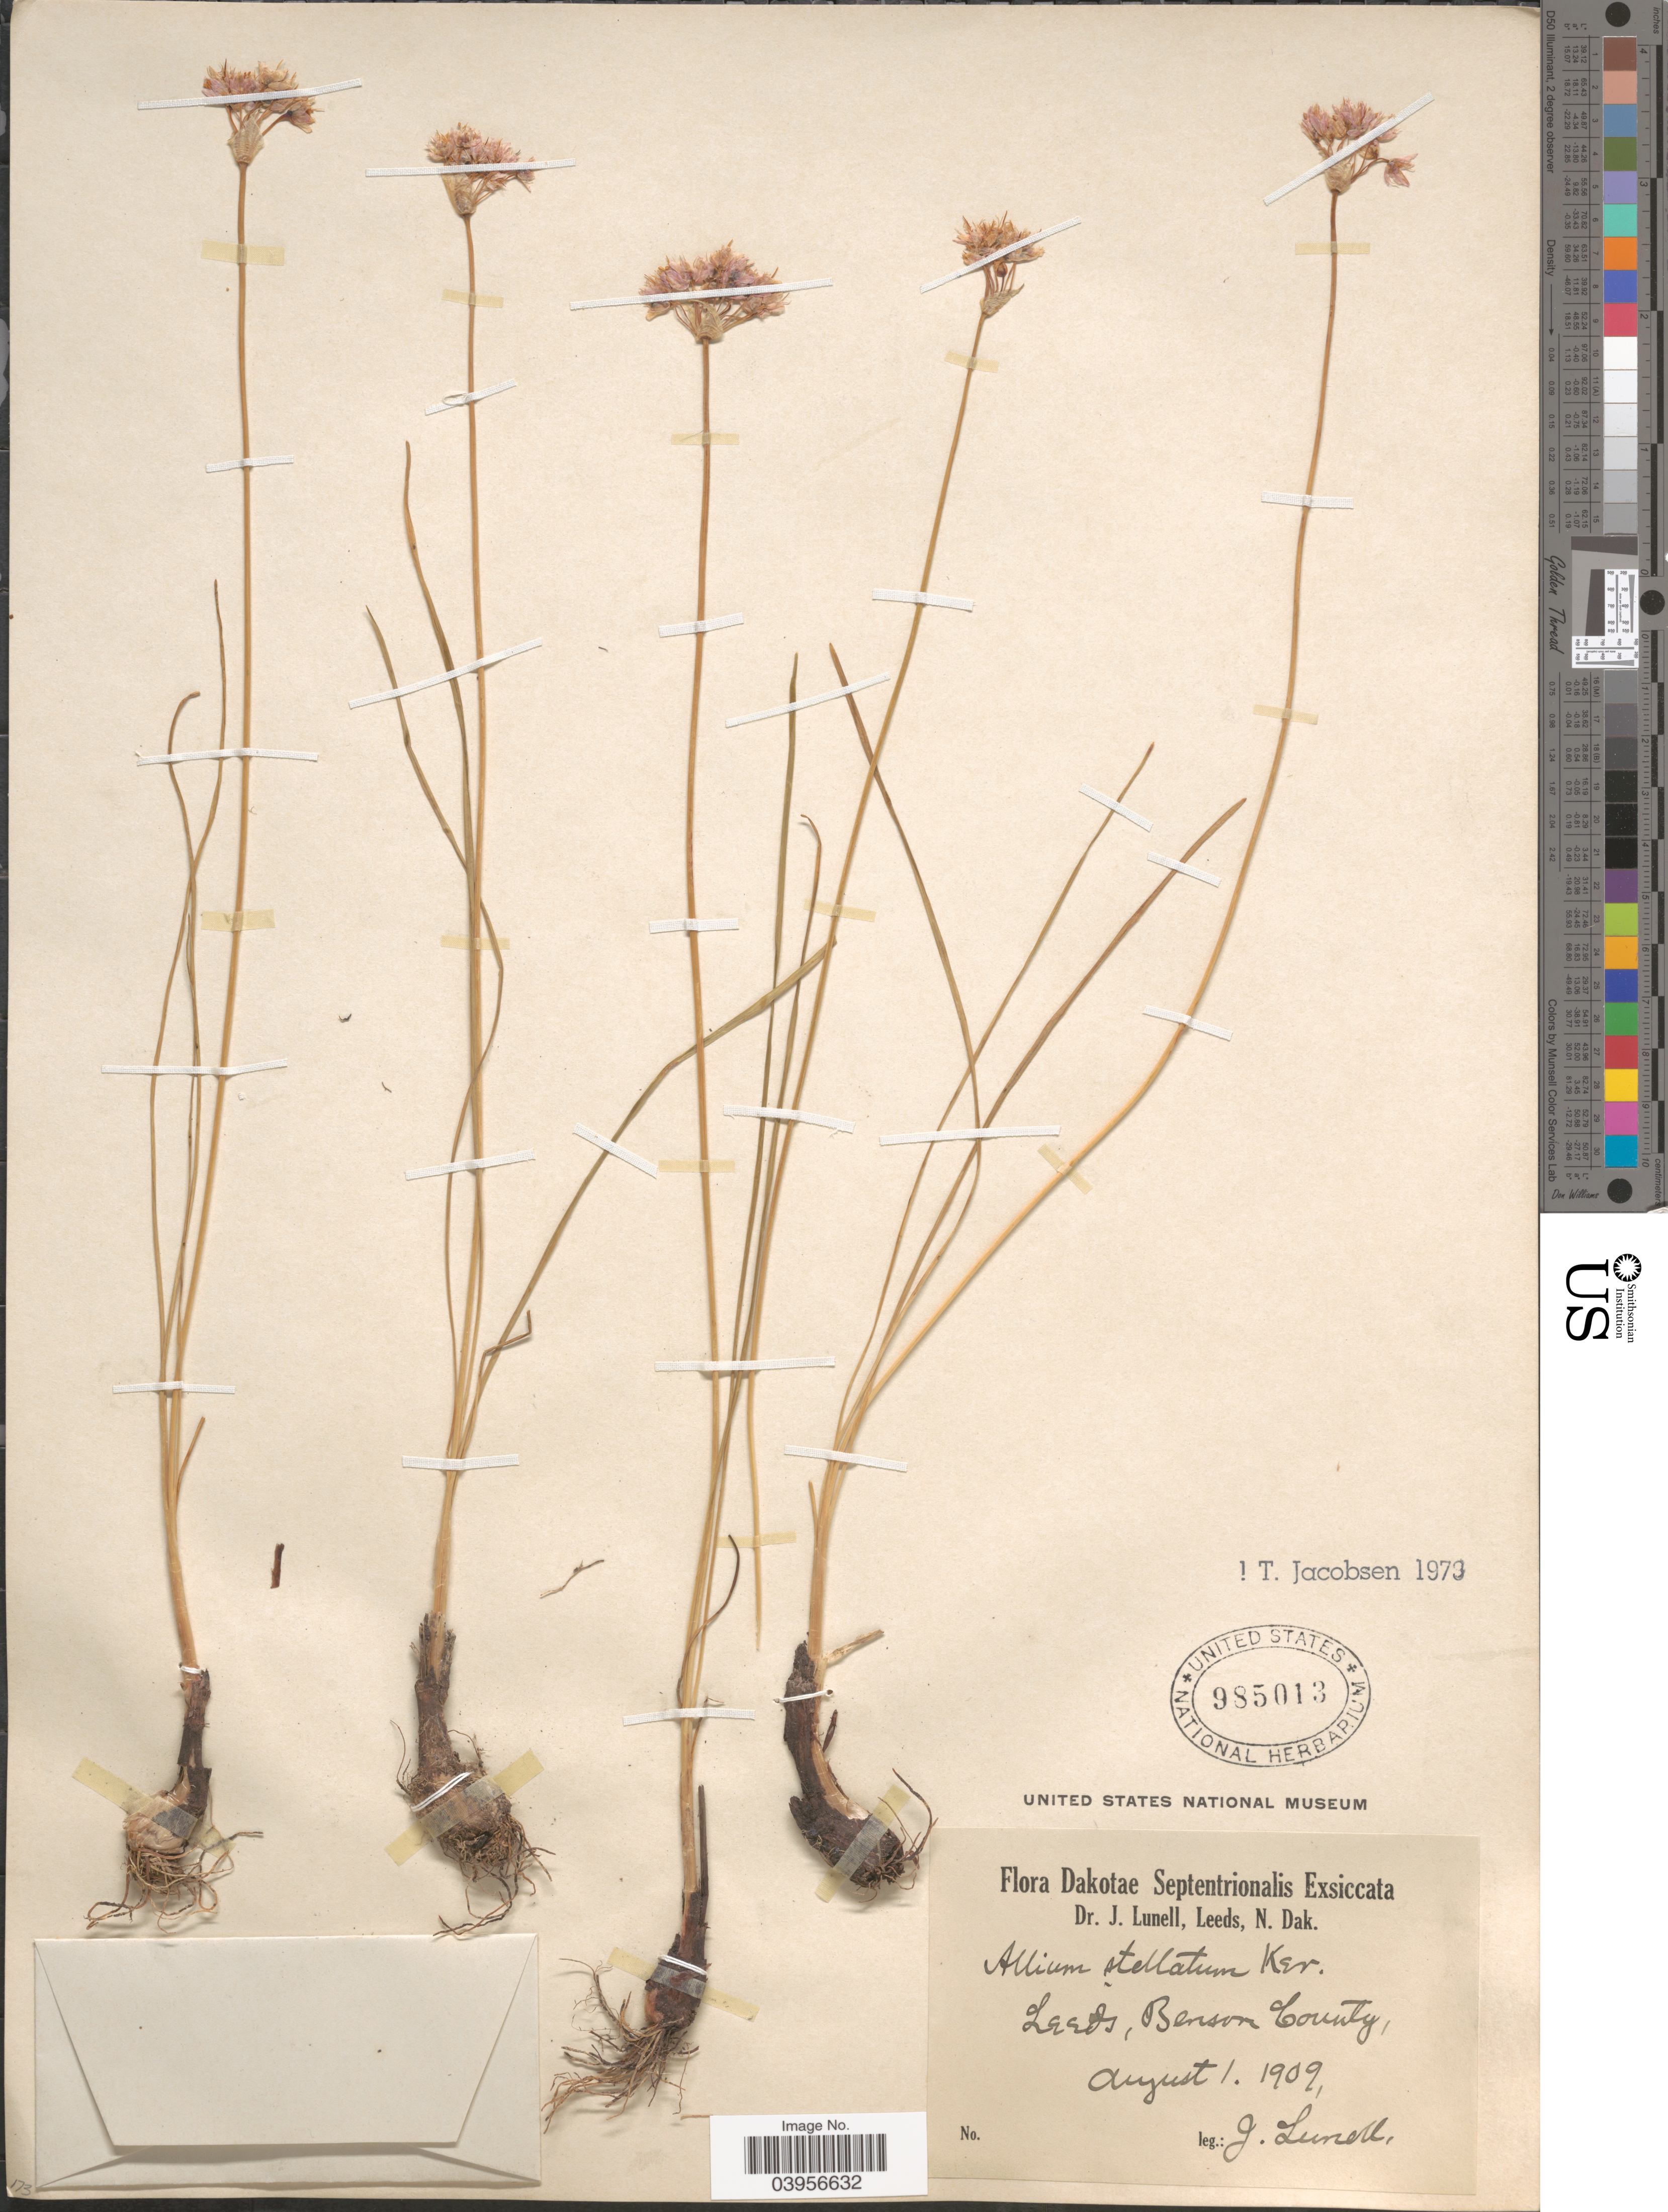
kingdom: Plantae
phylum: Tracheophyta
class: Liliopsida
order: Asparagales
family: Amaryllidaceae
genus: Allium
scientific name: Allium stellatum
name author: Nutt. ex Ker Gawl.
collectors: J. Lunell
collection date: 1909-08-01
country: United States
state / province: North Dakota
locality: Dakotae Septentrionalis. Leeds, Benson County.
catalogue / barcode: US 985013